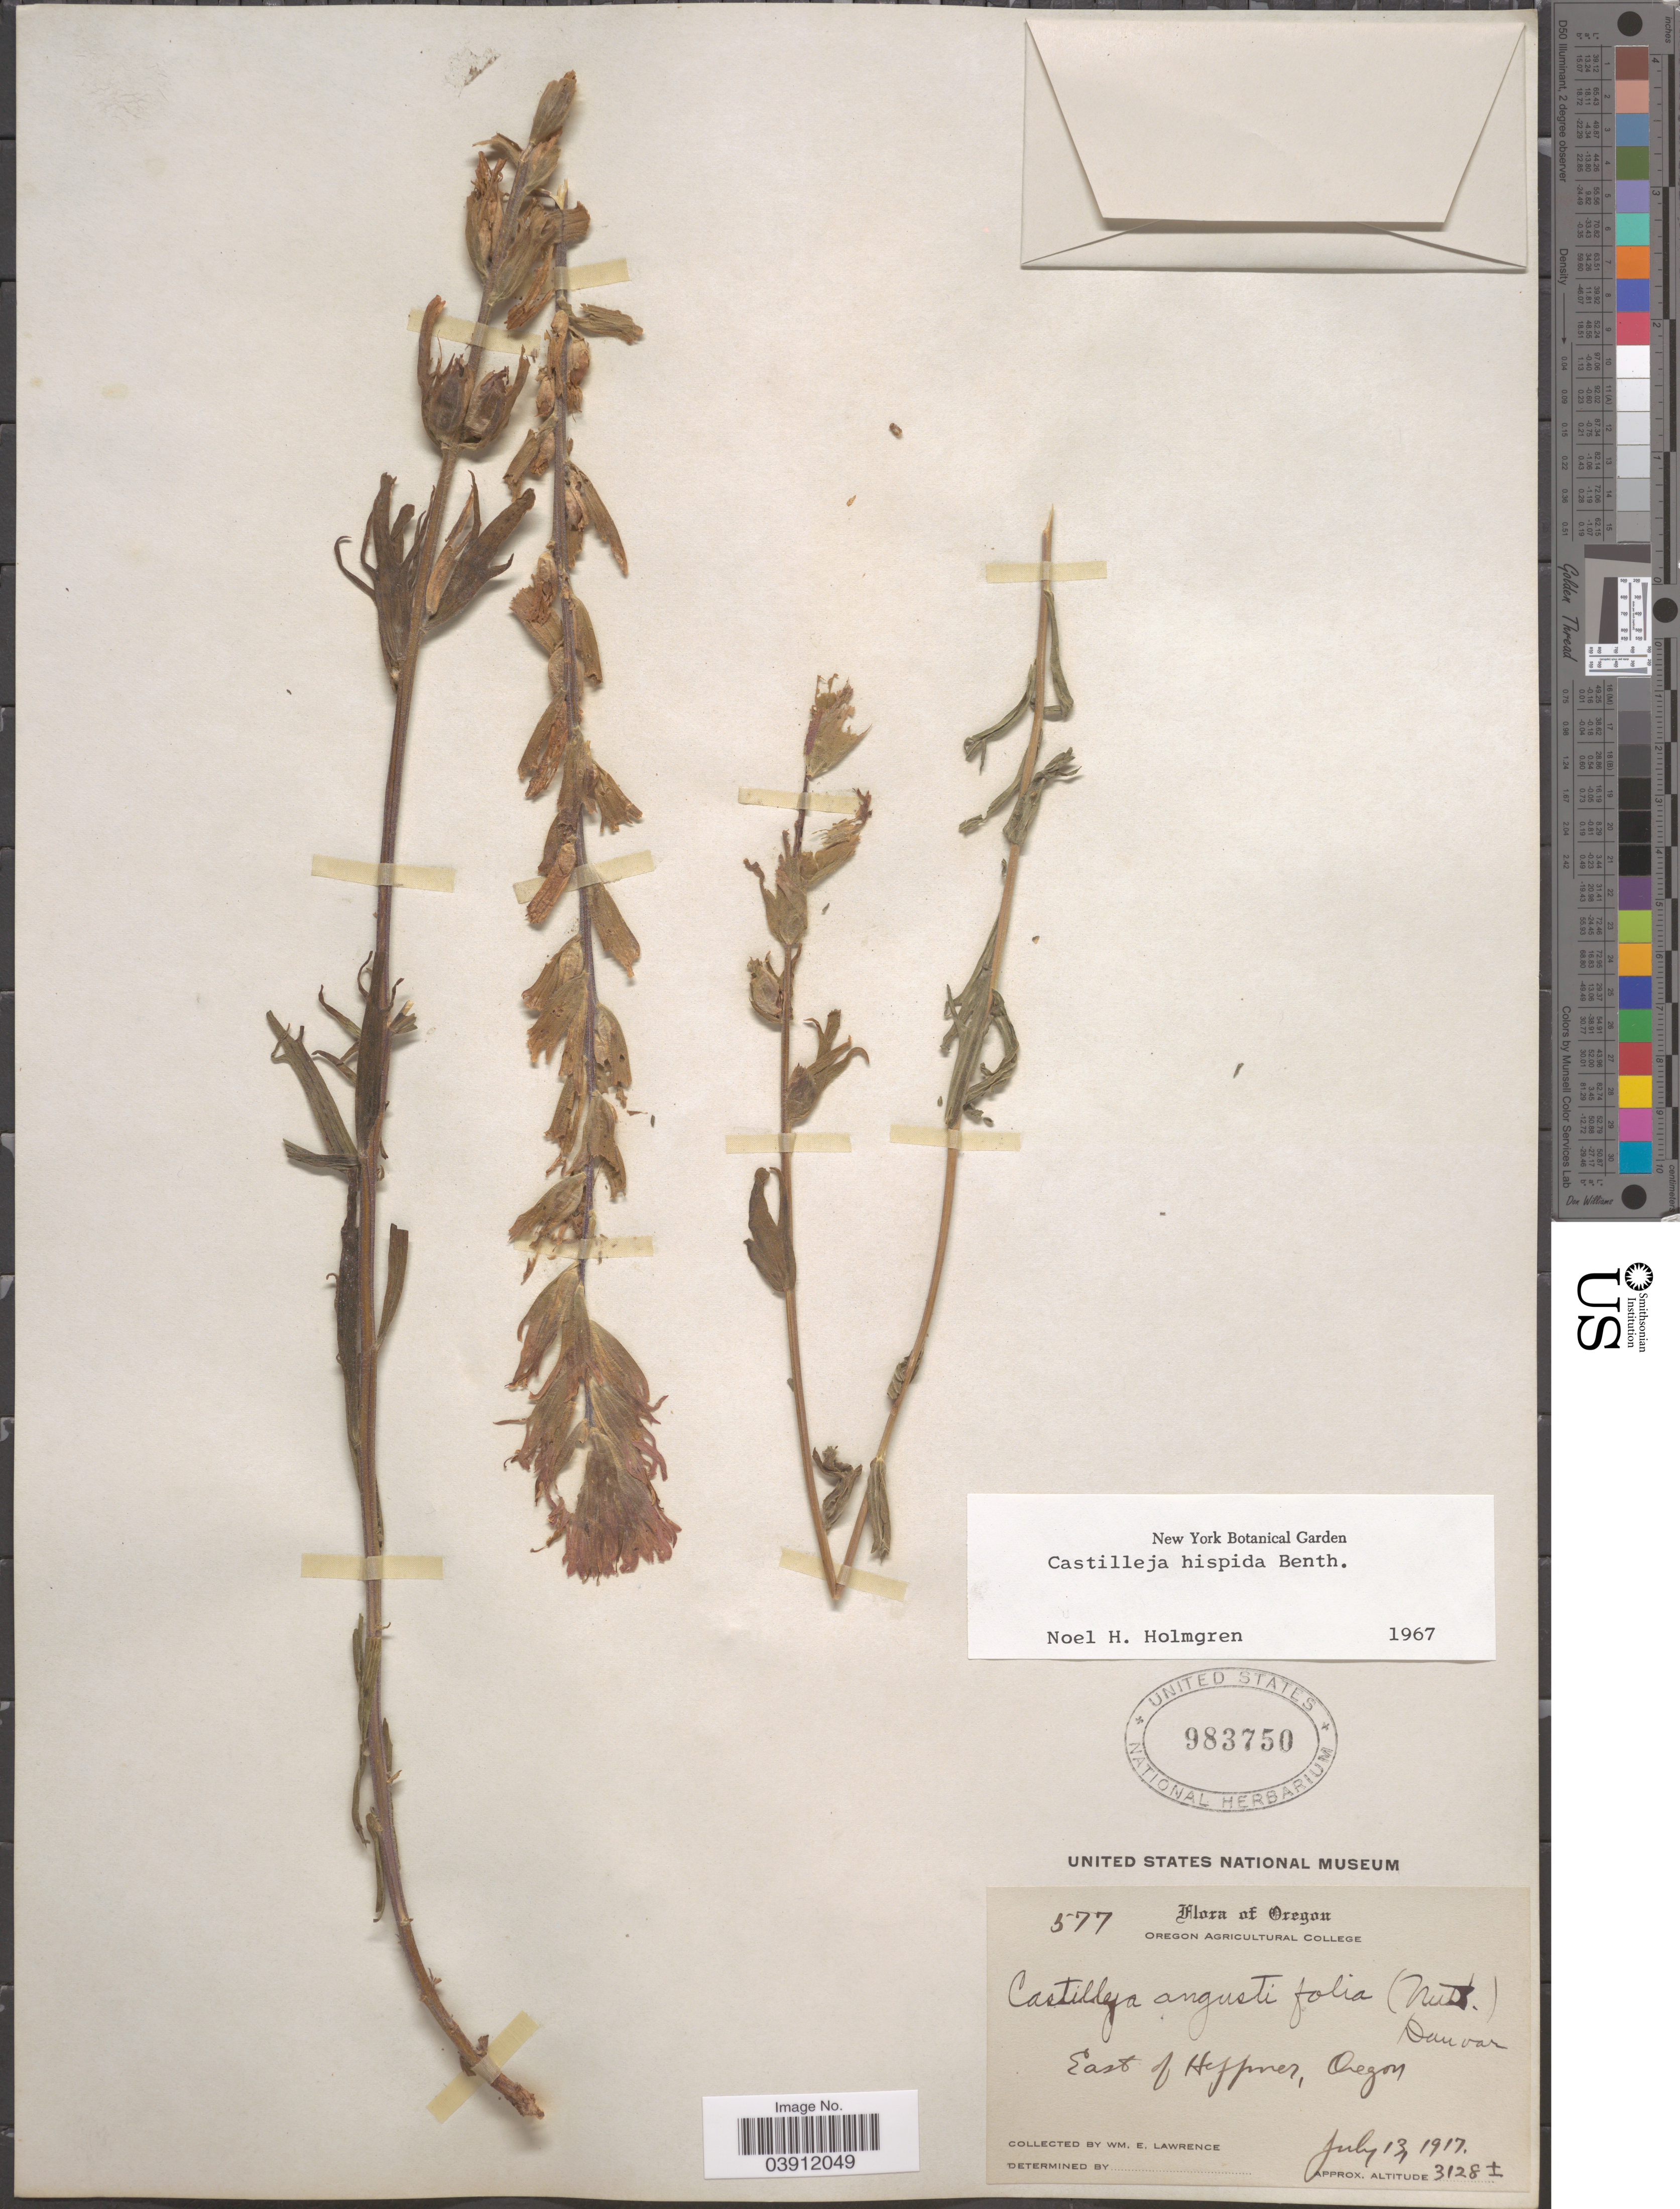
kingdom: Plantae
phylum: Tracheophyta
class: Magnoliopsida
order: Lamiales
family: Orobanchaceae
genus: Castilleja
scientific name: Castilleja hispida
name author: Benth. ex Hook.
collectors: W. Lawrence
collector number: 577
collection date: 1917-07-13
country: United States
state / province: Oregon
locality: East of Heppner.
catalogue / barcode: US 983750